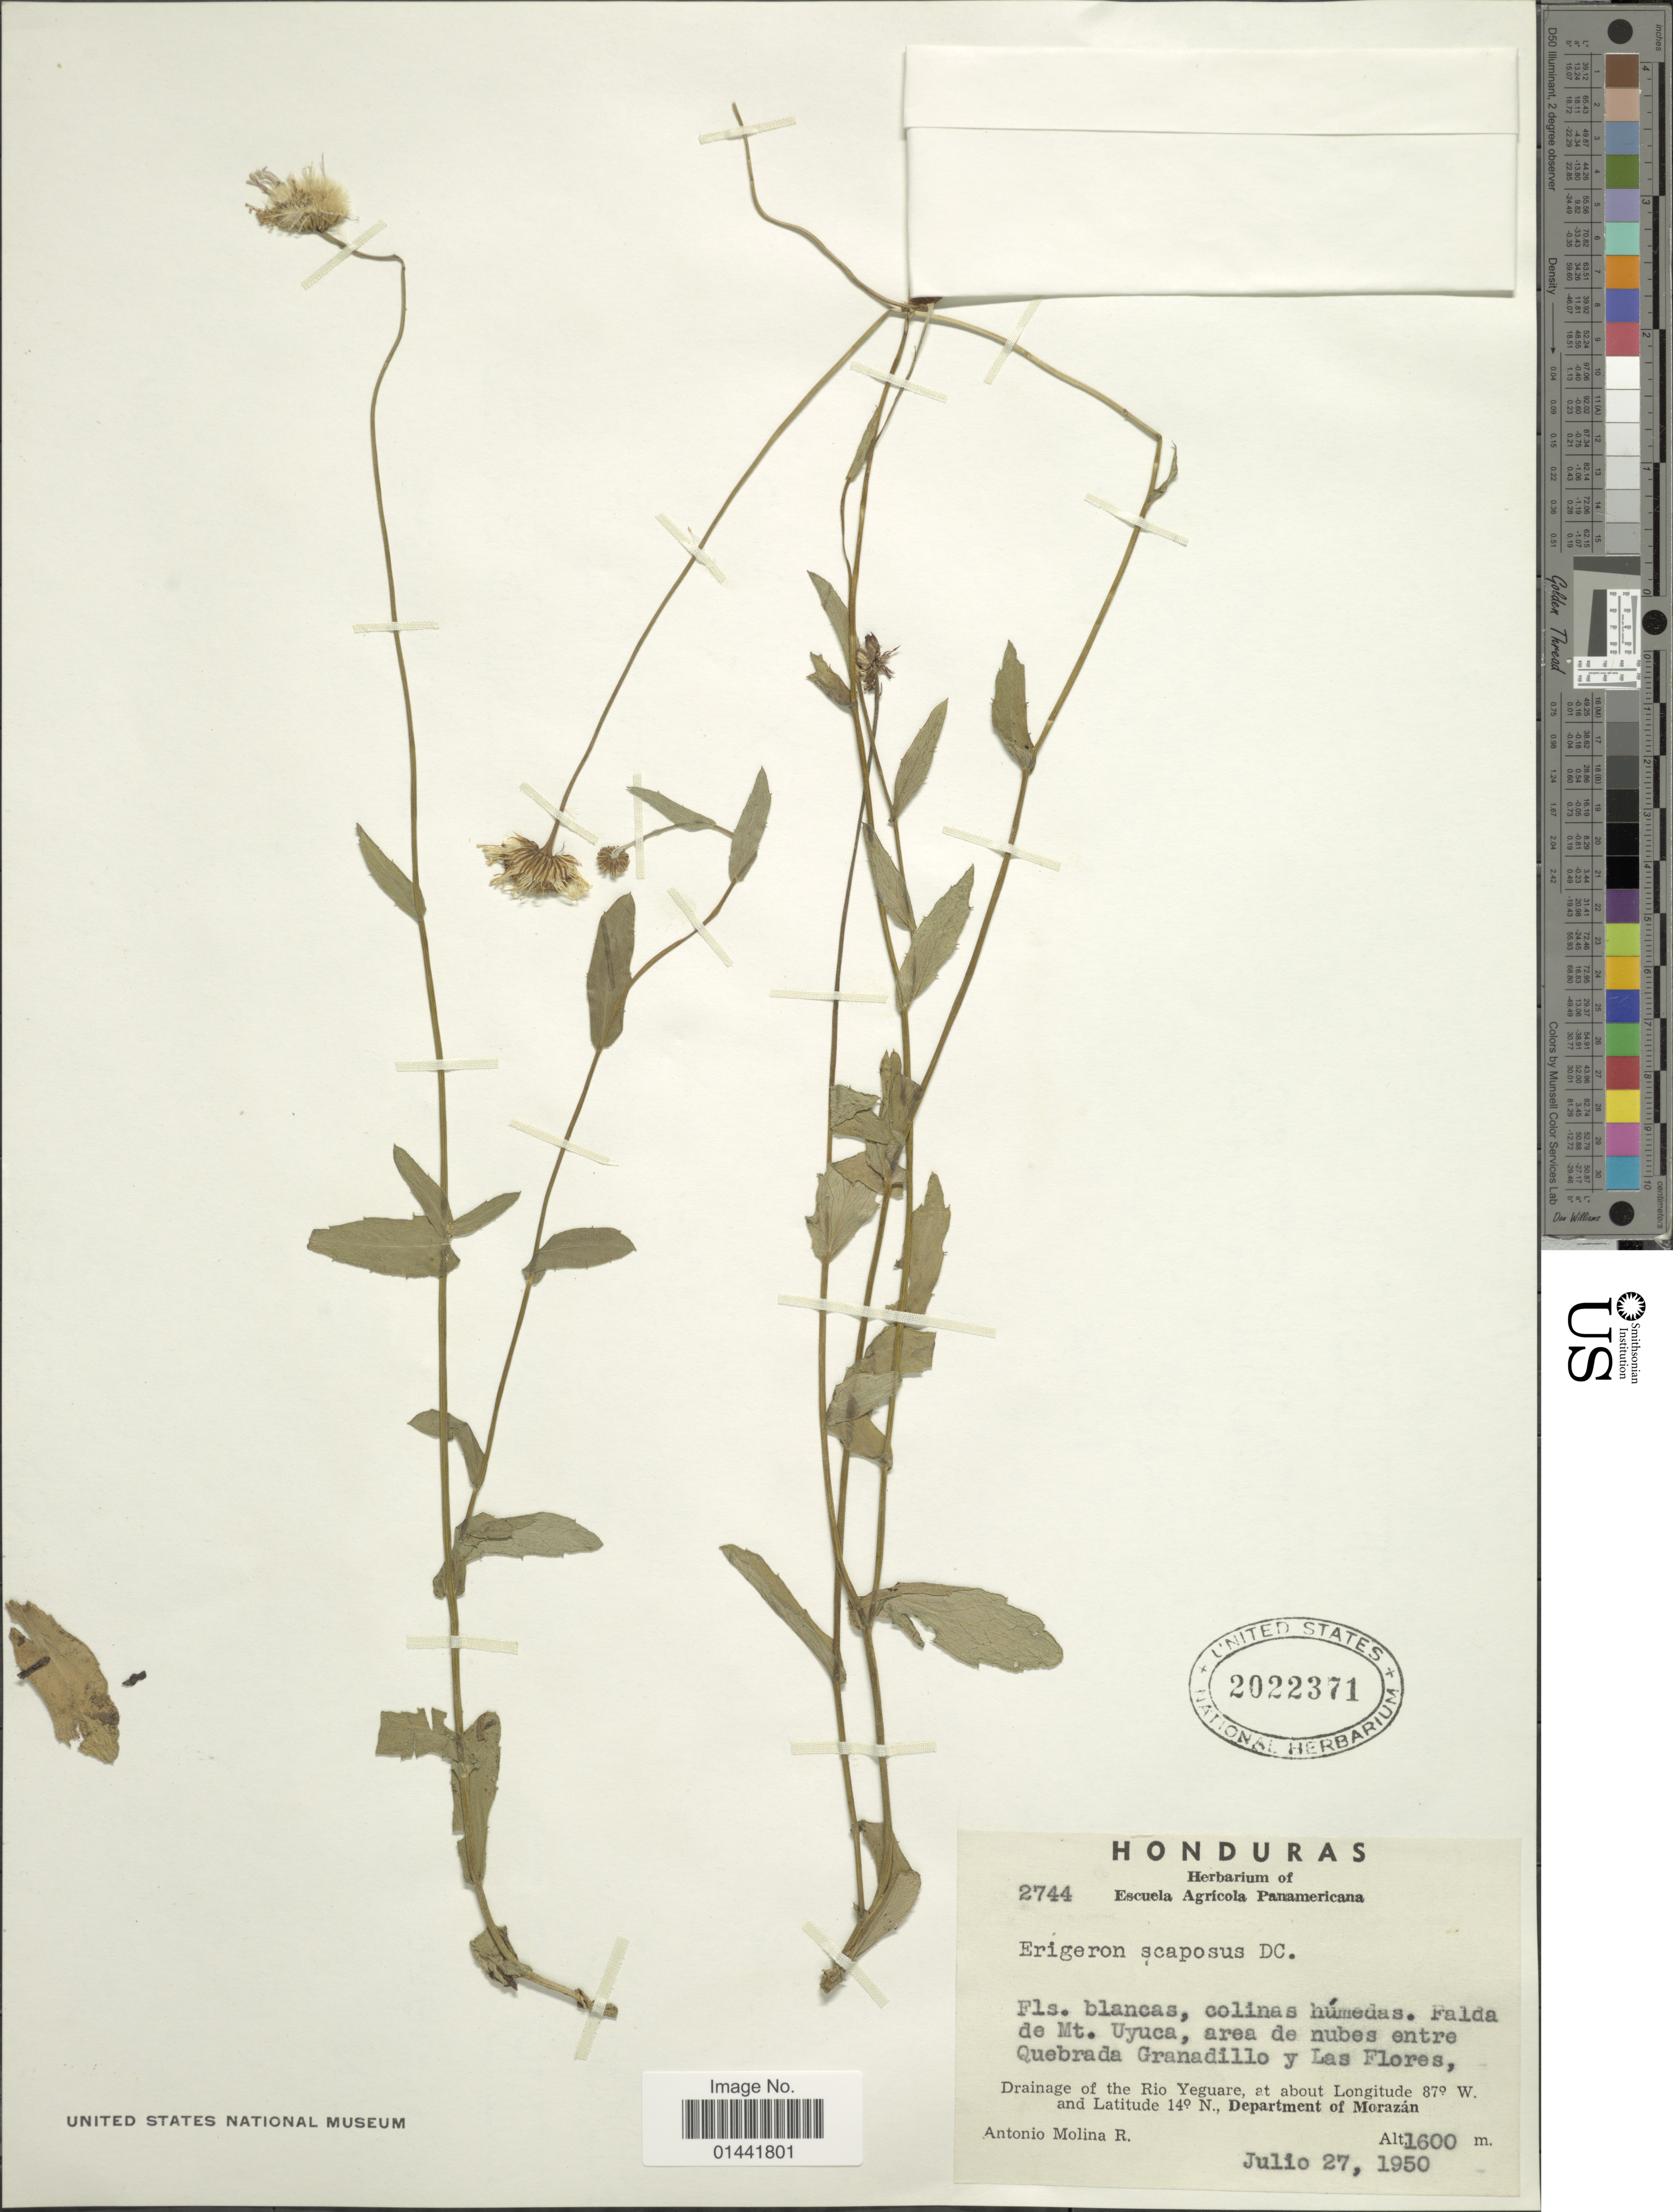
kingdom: Plantae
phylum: Tracheophyta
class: Magnoliopsida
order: Asterales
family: Asteraceae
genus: Erigeron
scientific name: Erigeron scaposus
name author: DC.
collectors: A. Molina R.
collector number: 2744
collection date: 1950-07-27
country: Honduras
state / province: Fco. Morazán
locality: Colinas húmedas, Falda de Mt. Uyuca, area de nubed entre Quebrada Granadillo y Las Flores, Drainage of the Rio Yeguare, department of Morazán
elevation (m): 1600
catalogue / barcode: US 2022371